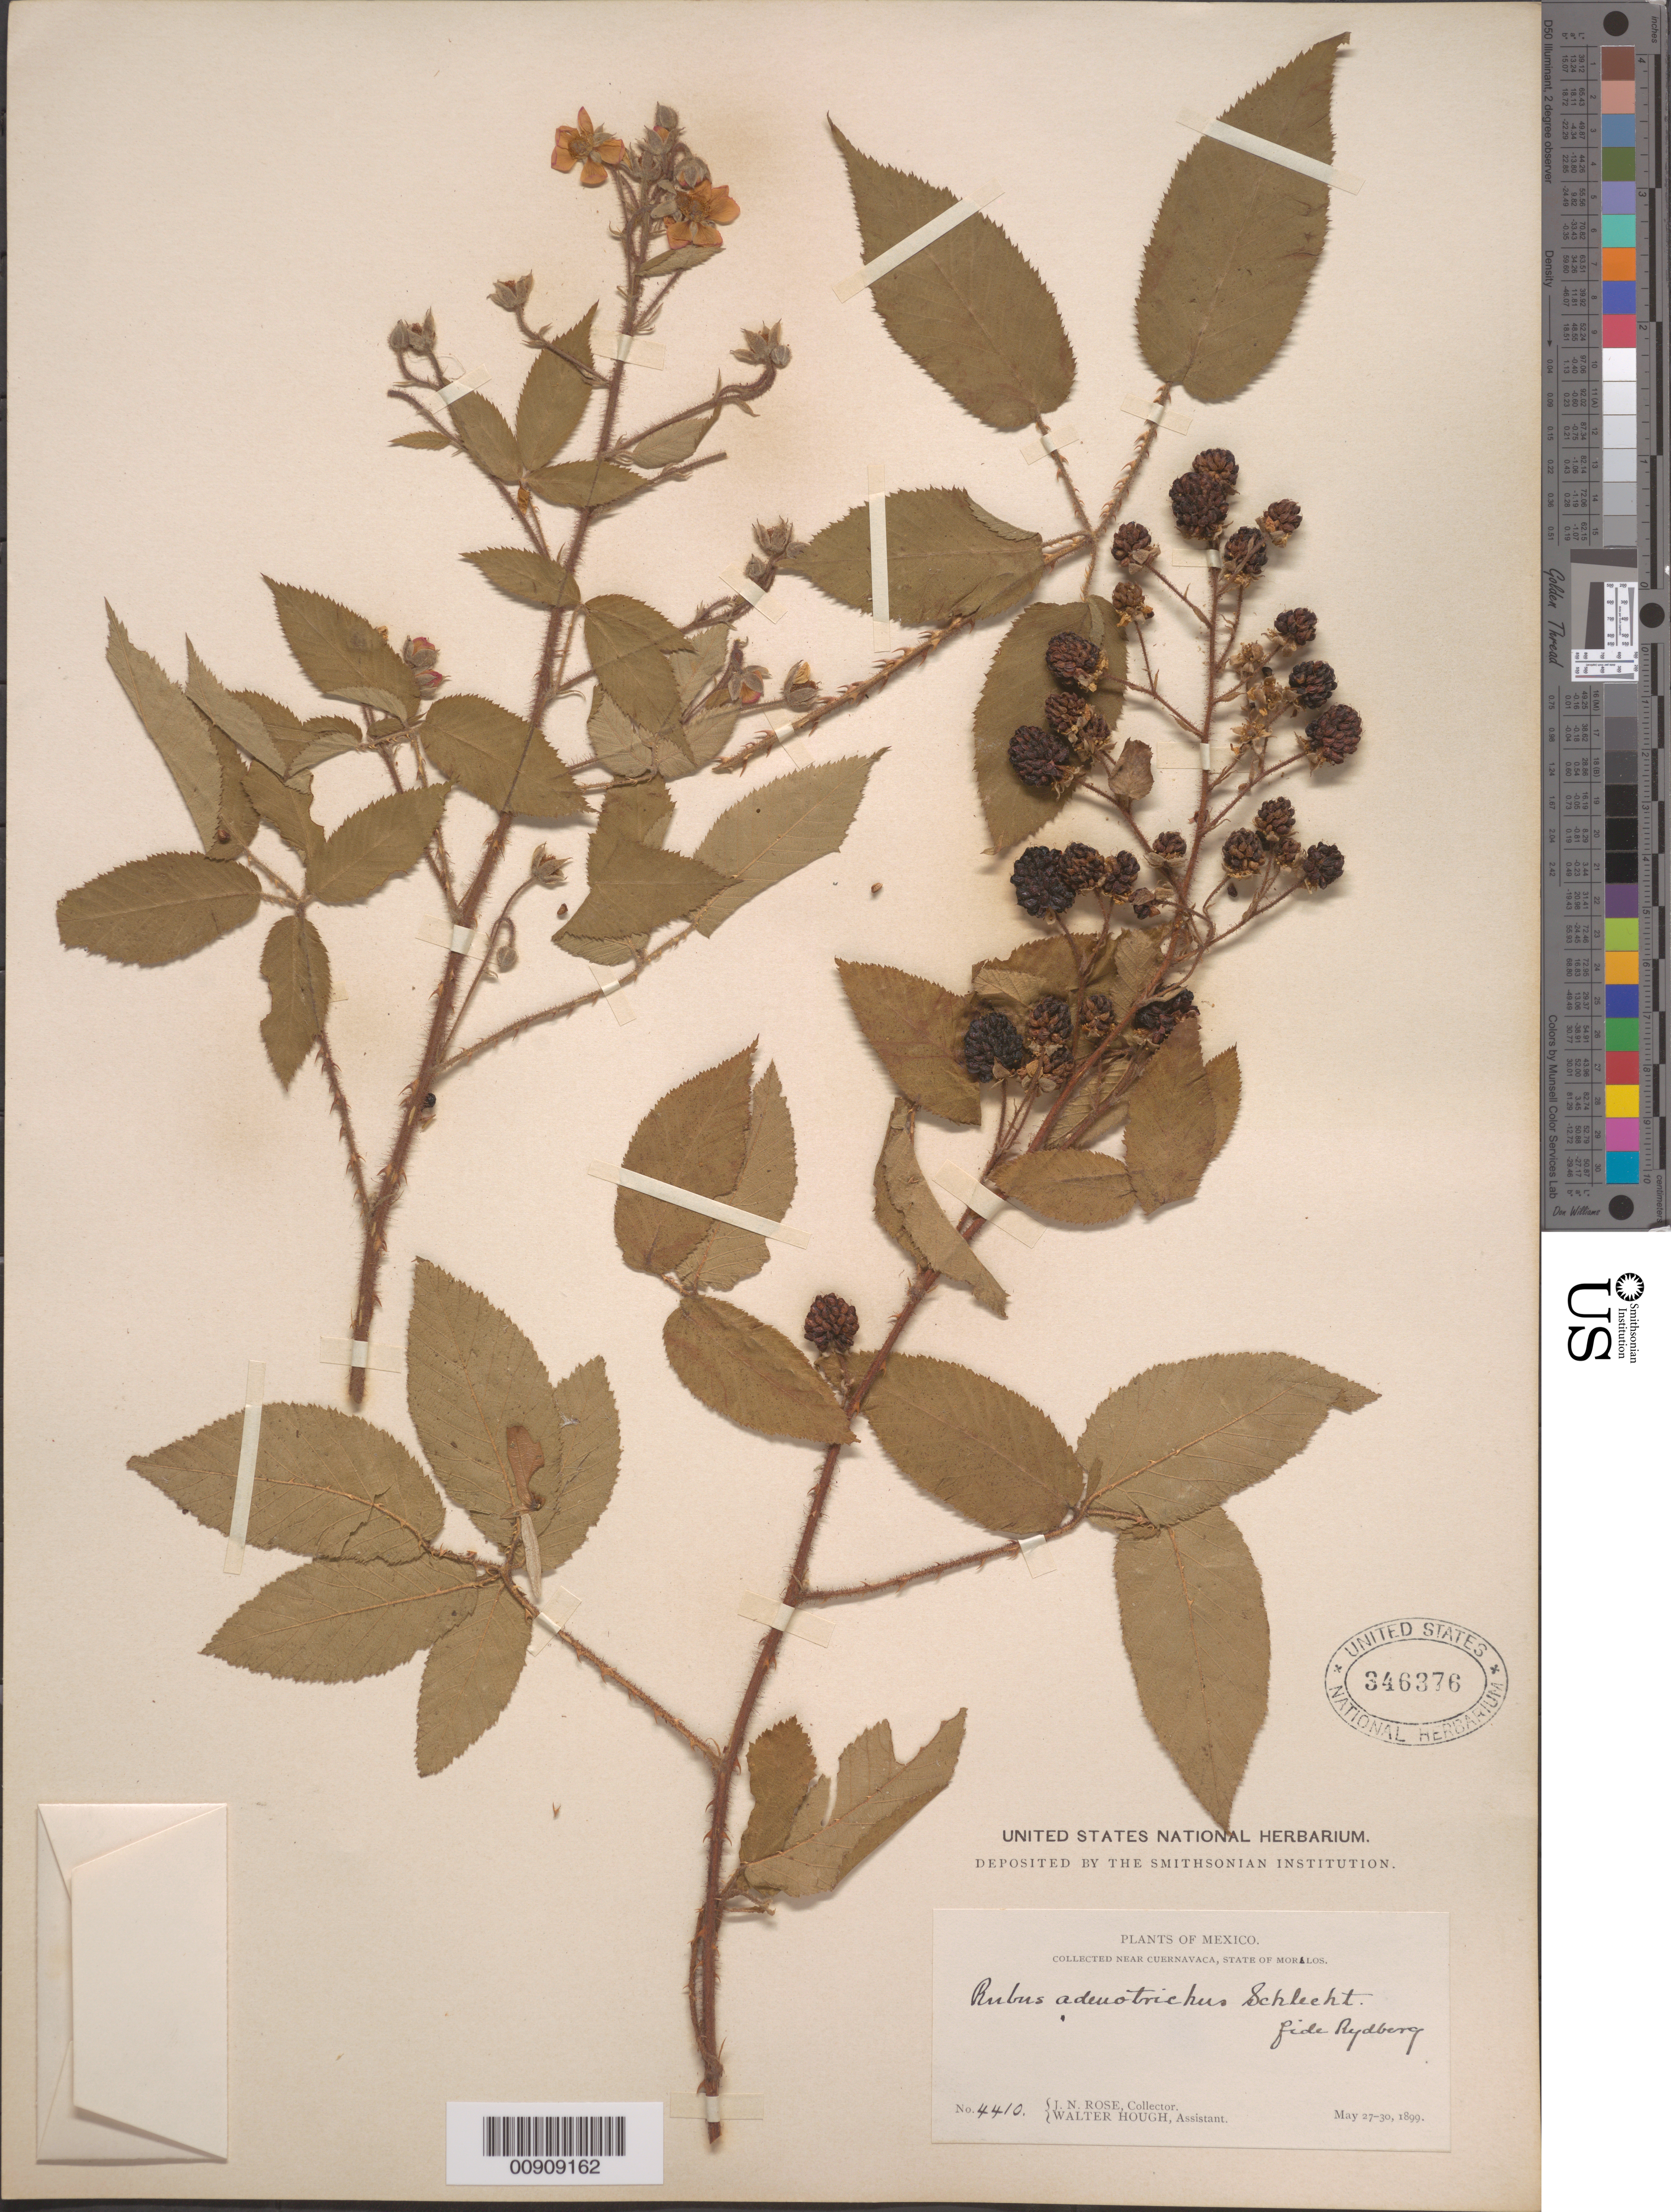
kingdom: Plantae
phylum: Tracheophyta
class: Magnoliopsida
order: Rosales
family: Rosaceae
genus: Rubus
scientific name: Rubus adenotrichos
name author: Schltdl.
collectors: J. N. Rose & W. Hough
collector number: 4410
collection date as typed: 27 May 1899 to 30 May 1899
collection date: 1899-05-27/1899-05-30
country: Mexico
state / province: Morelos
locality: Near Cuernavaca, State of Morelos.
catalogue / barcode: US 346376